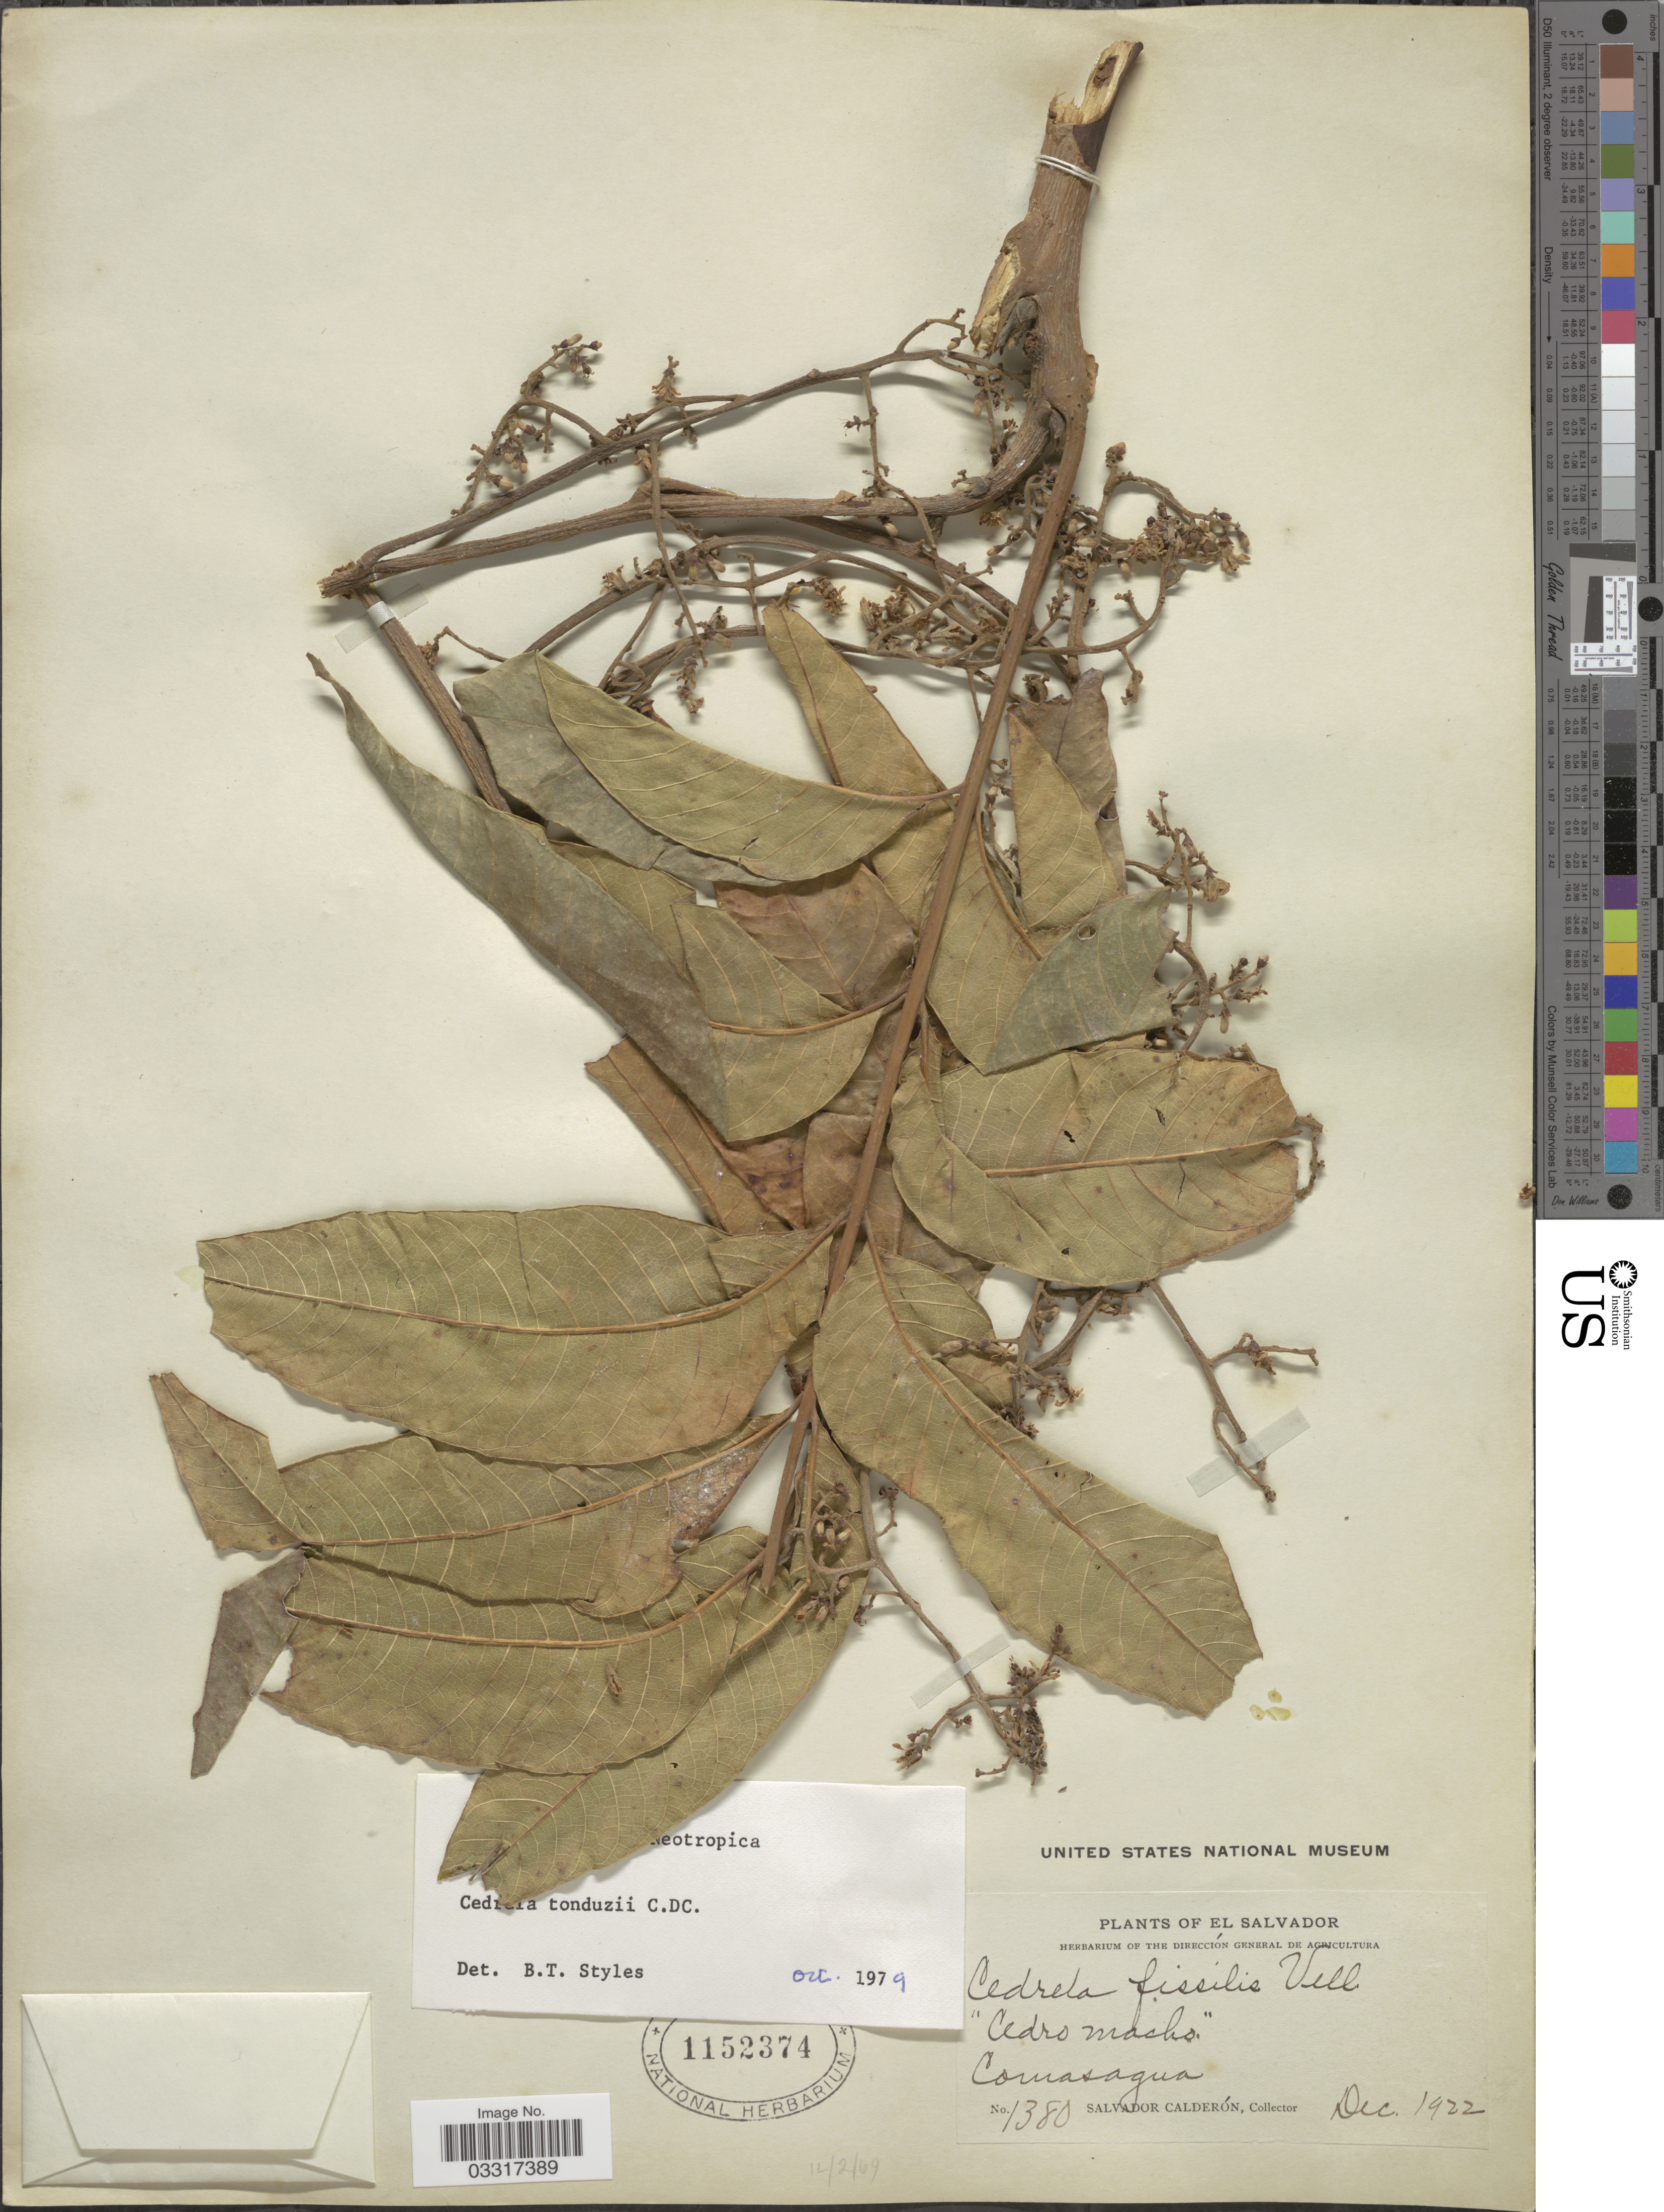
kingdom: Plantae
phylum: Tracheophyta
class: Magnoliopsida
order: Sapindales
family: Meliaceae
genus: Cedrela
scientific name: Cedrela tonduzii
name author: C. DC.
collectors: S. Calderón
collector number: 1380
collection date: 1922-12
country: El Salvador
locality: Comasagua.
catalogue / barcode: US 1152374